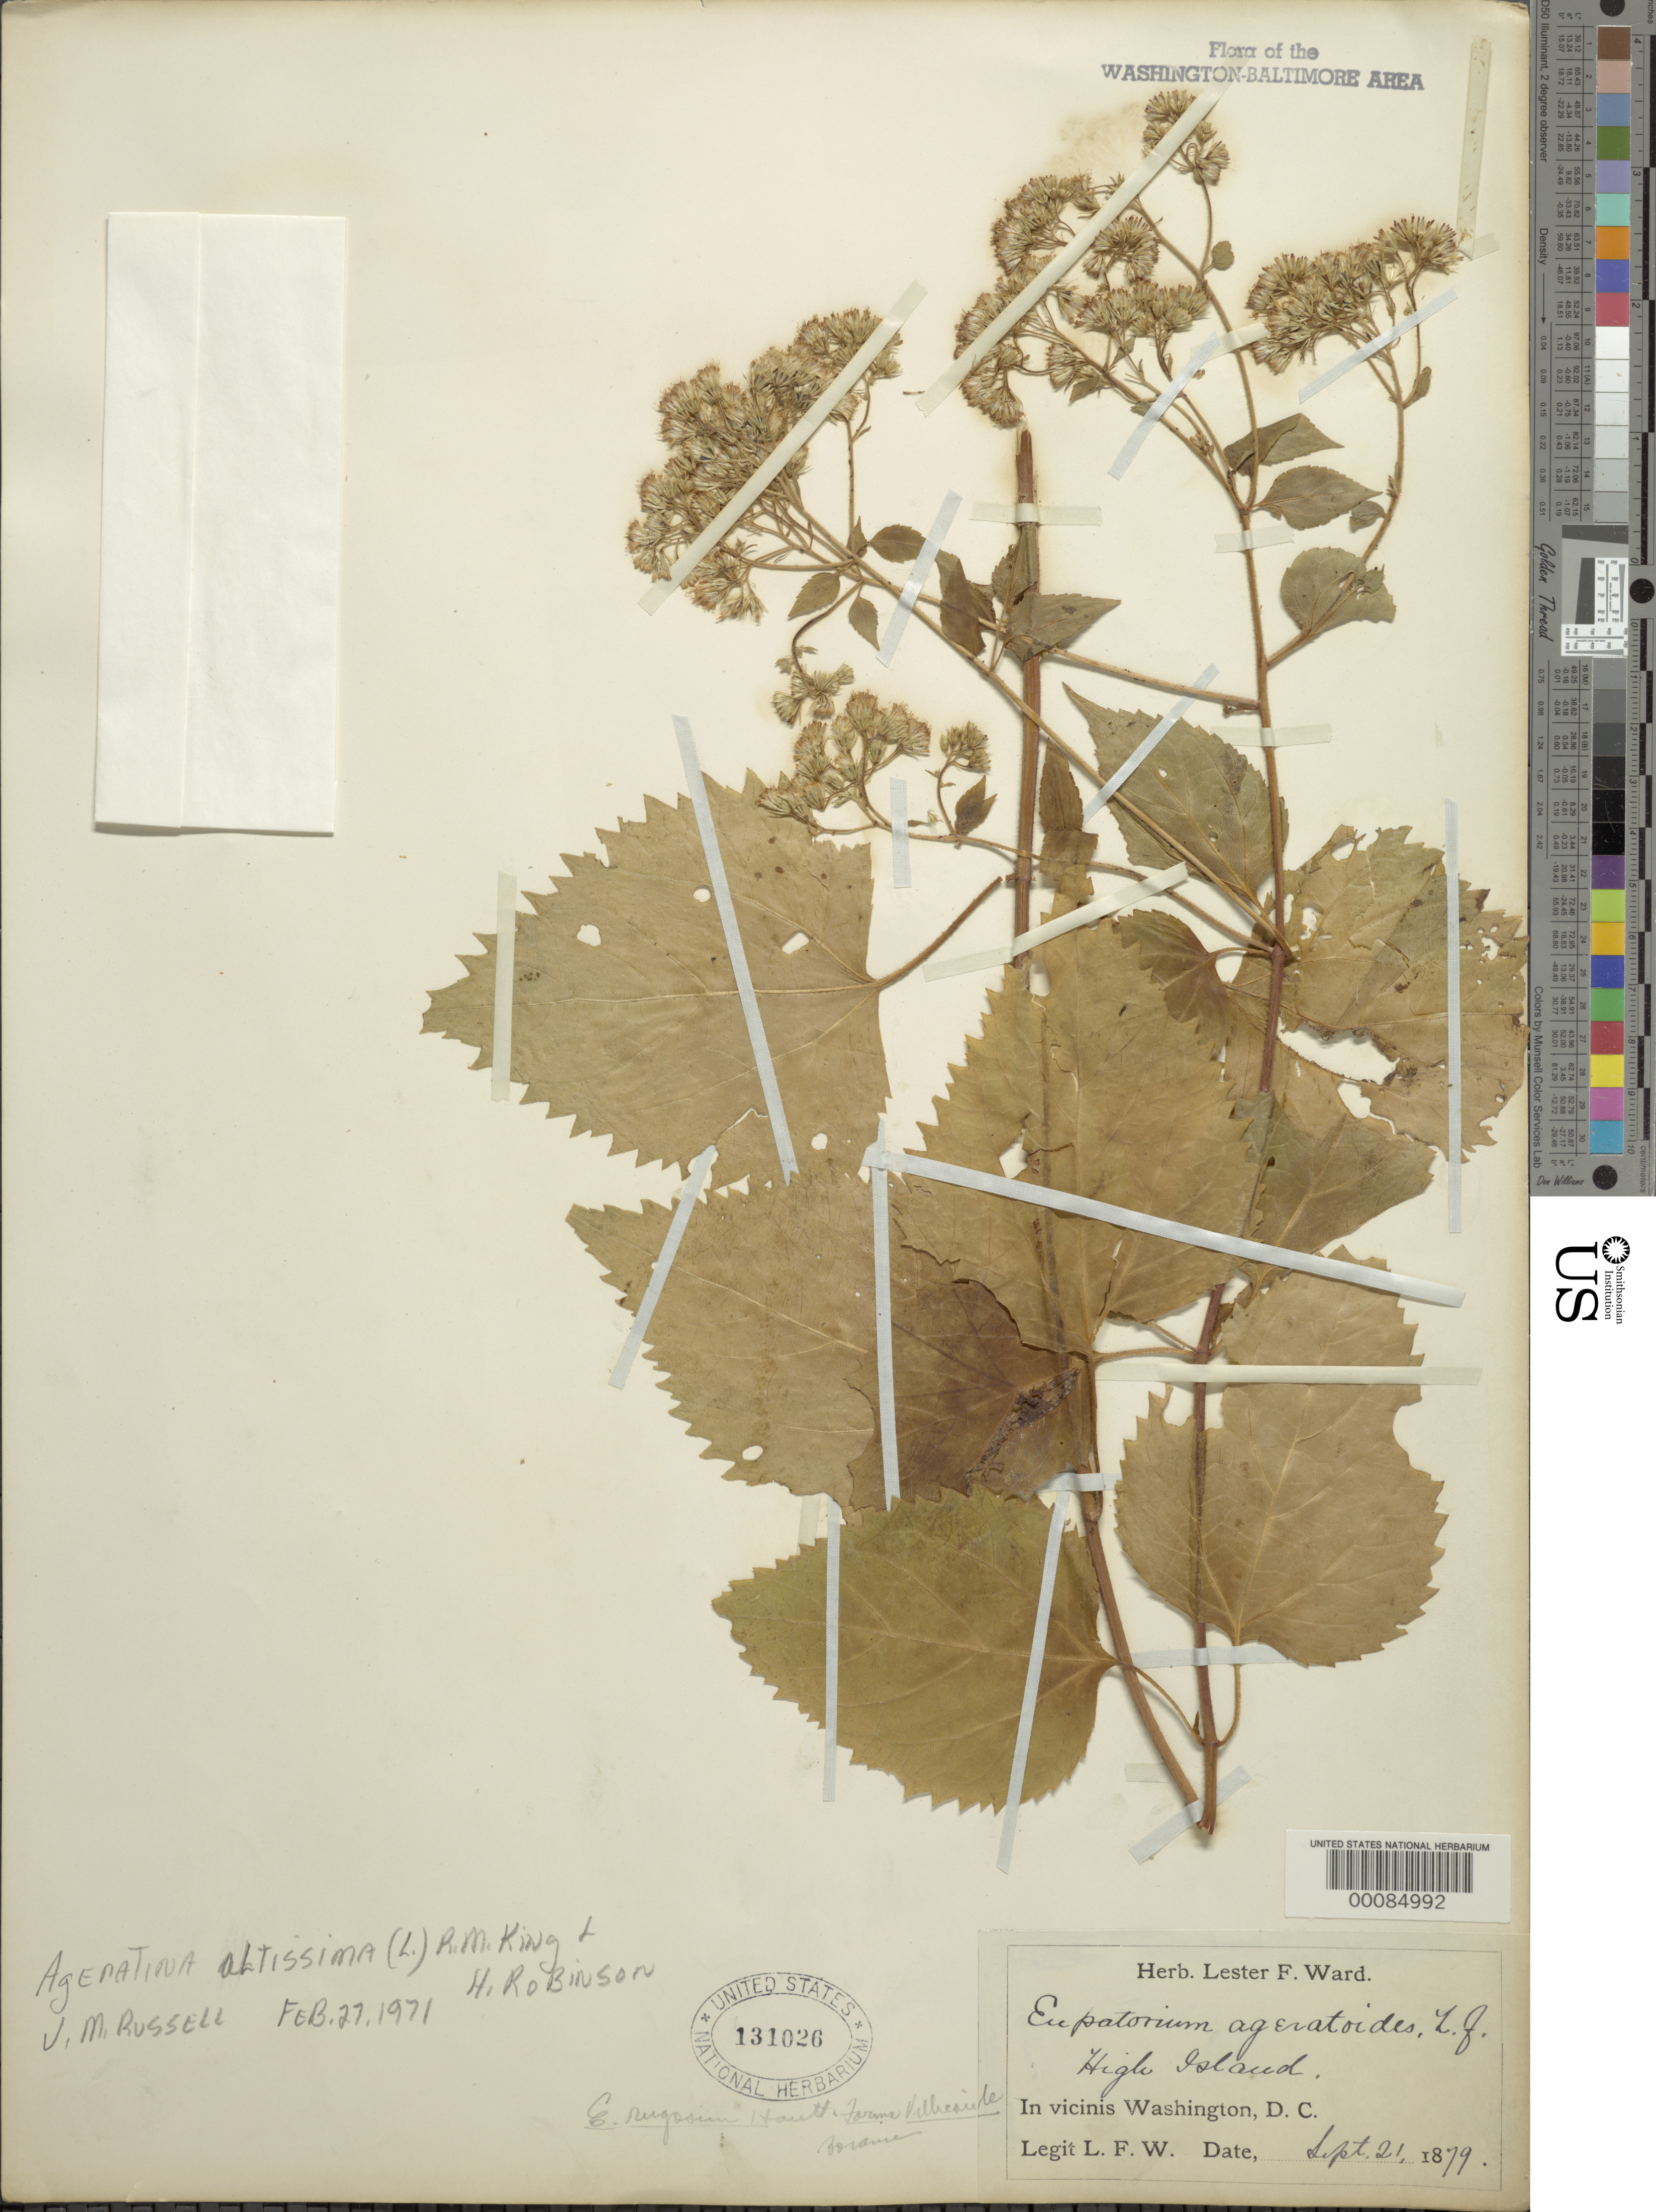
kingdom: Plantae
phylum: Tracheophyta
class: Magnoliopsida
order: Asterales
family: Asteraceae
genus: Ageratina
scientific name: Ageratina altissima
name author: (L.) R.M. King & H. Rob.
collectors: L. F. Ward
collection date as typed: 21 Sep 1879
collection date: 1879-09-21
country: United States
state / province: Maryland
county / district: Montgomery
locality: High Island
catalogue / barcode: US 131026